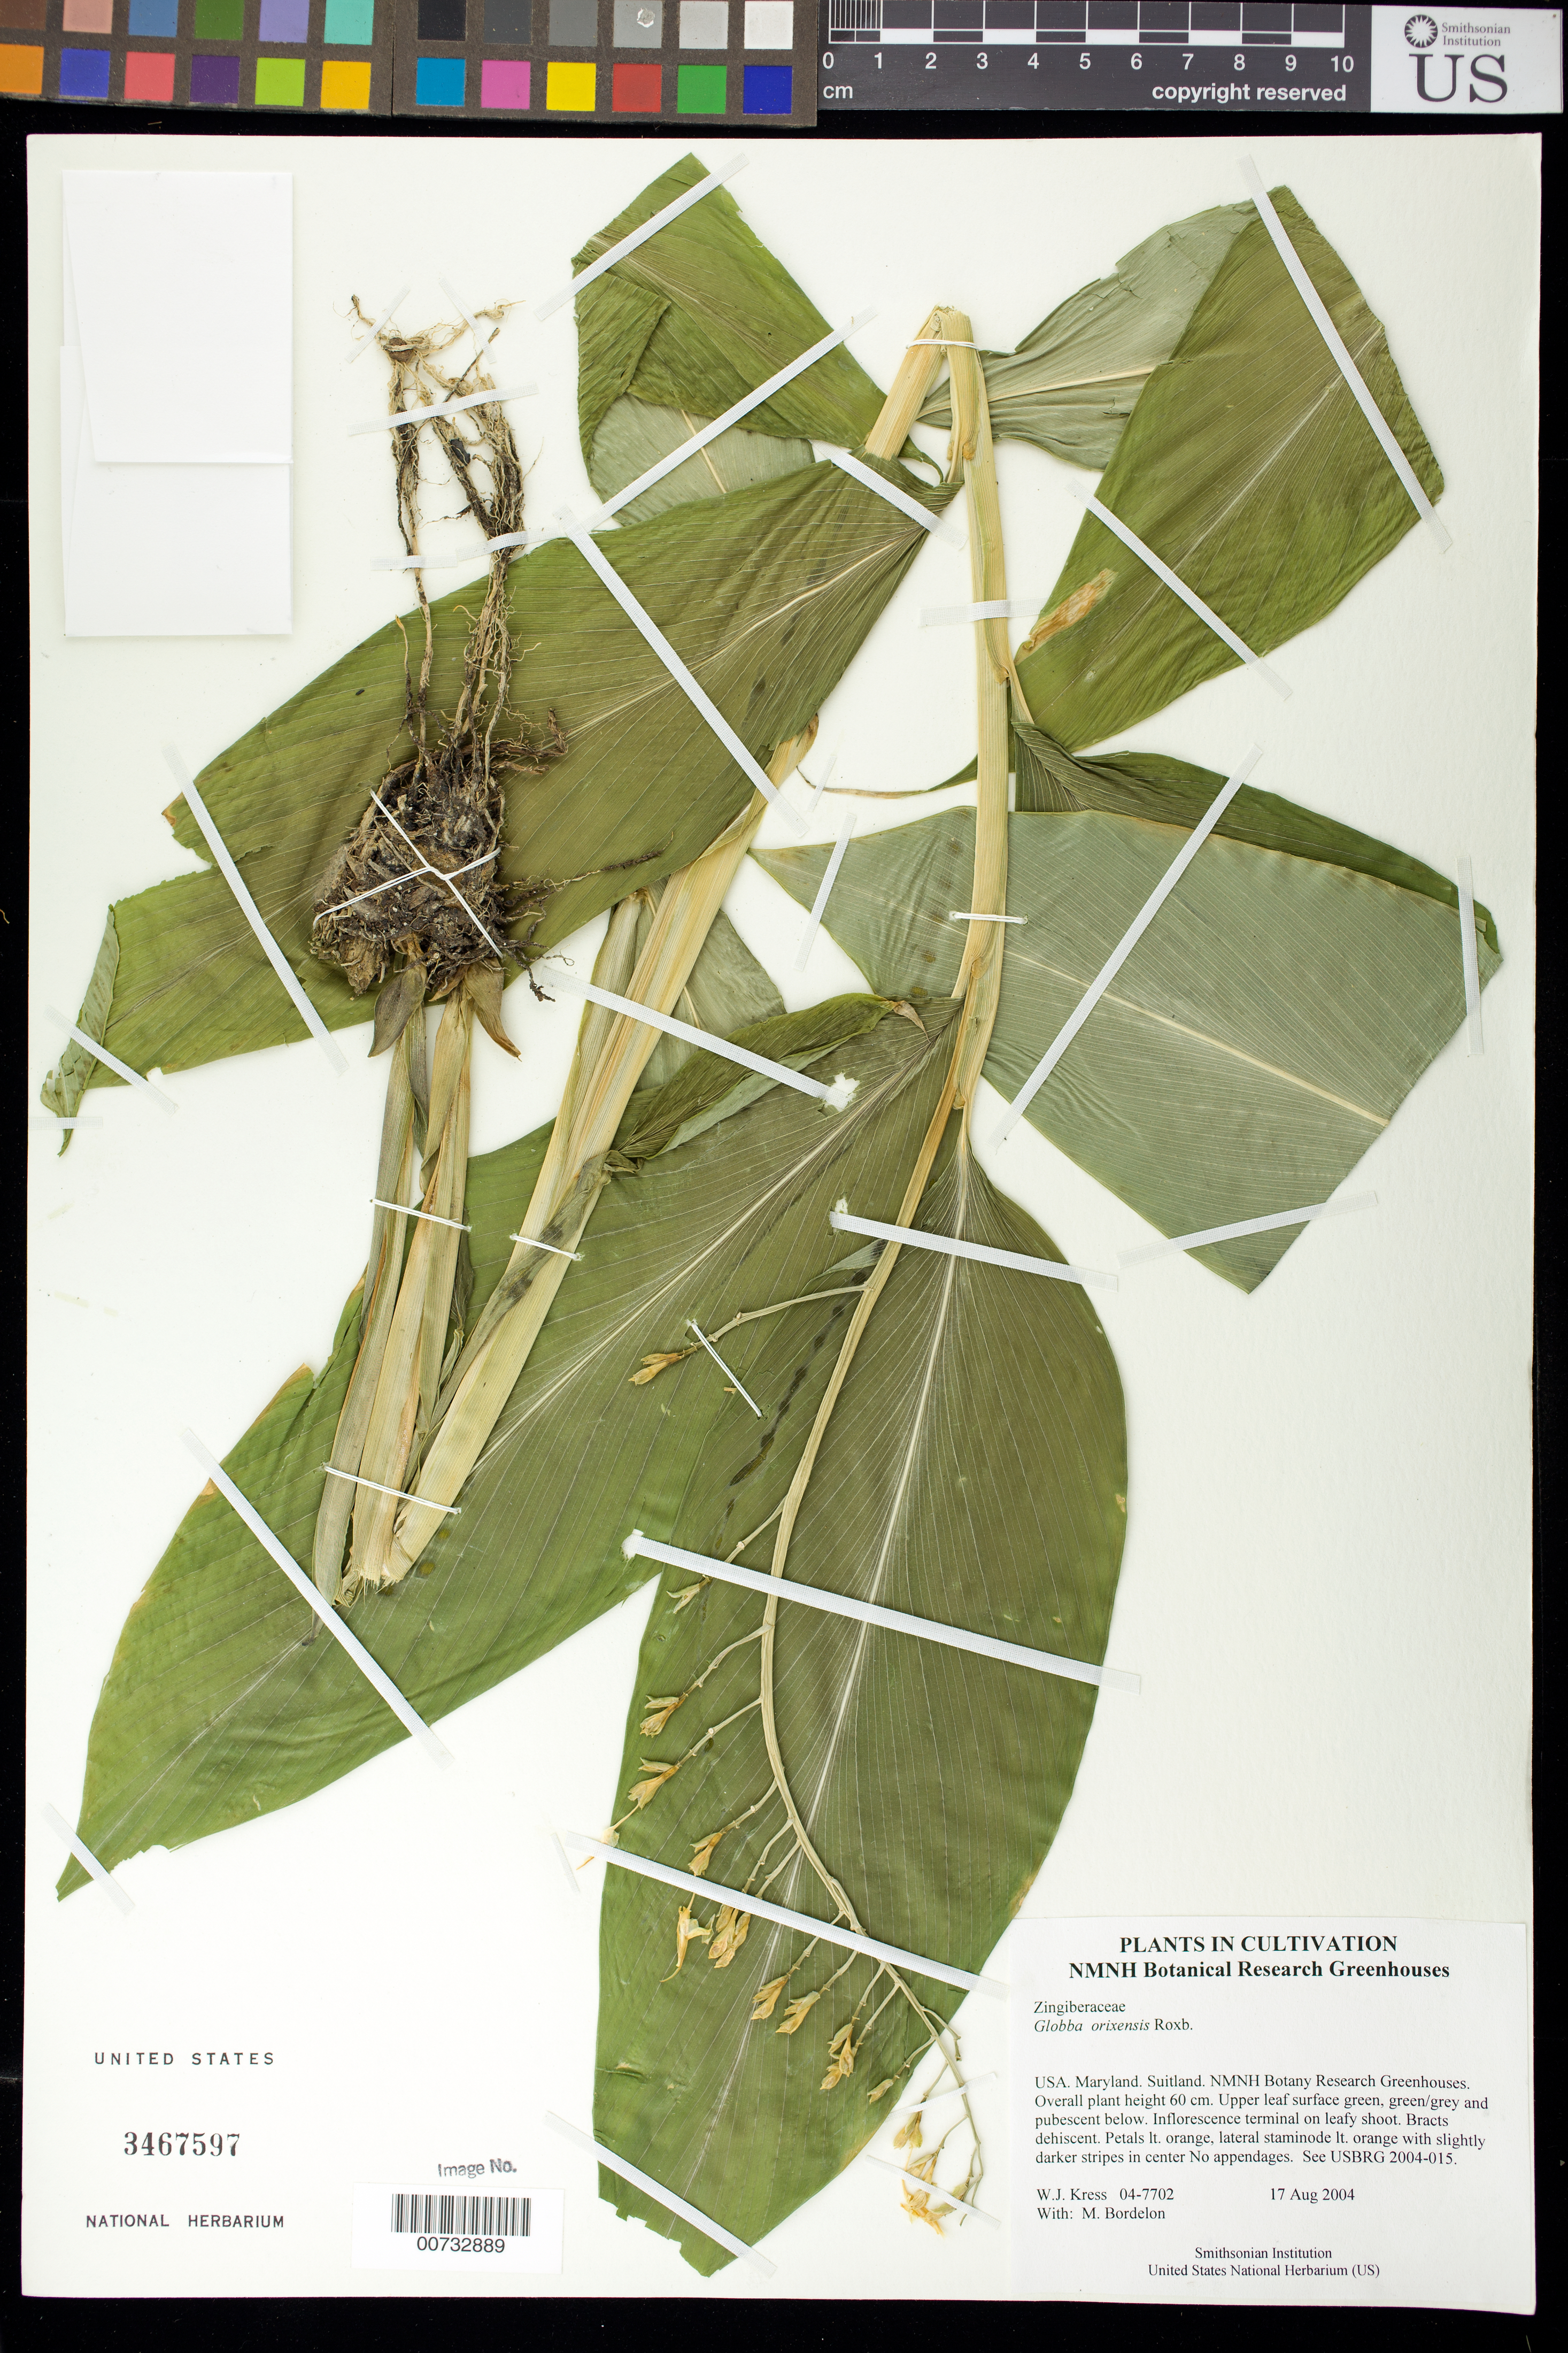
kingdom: Plantae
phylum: Tracheophyta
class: Liliopsida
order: Zingiberales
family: Zingiberaceae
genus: Globba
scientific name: Globba orixensis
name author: Roxb.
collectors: W. J. Kress & M. Bordelon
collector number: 04-7702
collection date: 2004-08-17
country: United States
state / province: Maryland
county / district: Prince George's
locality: NMNH Botany Research Greenhouses. Suitland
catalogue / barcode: US 3467597